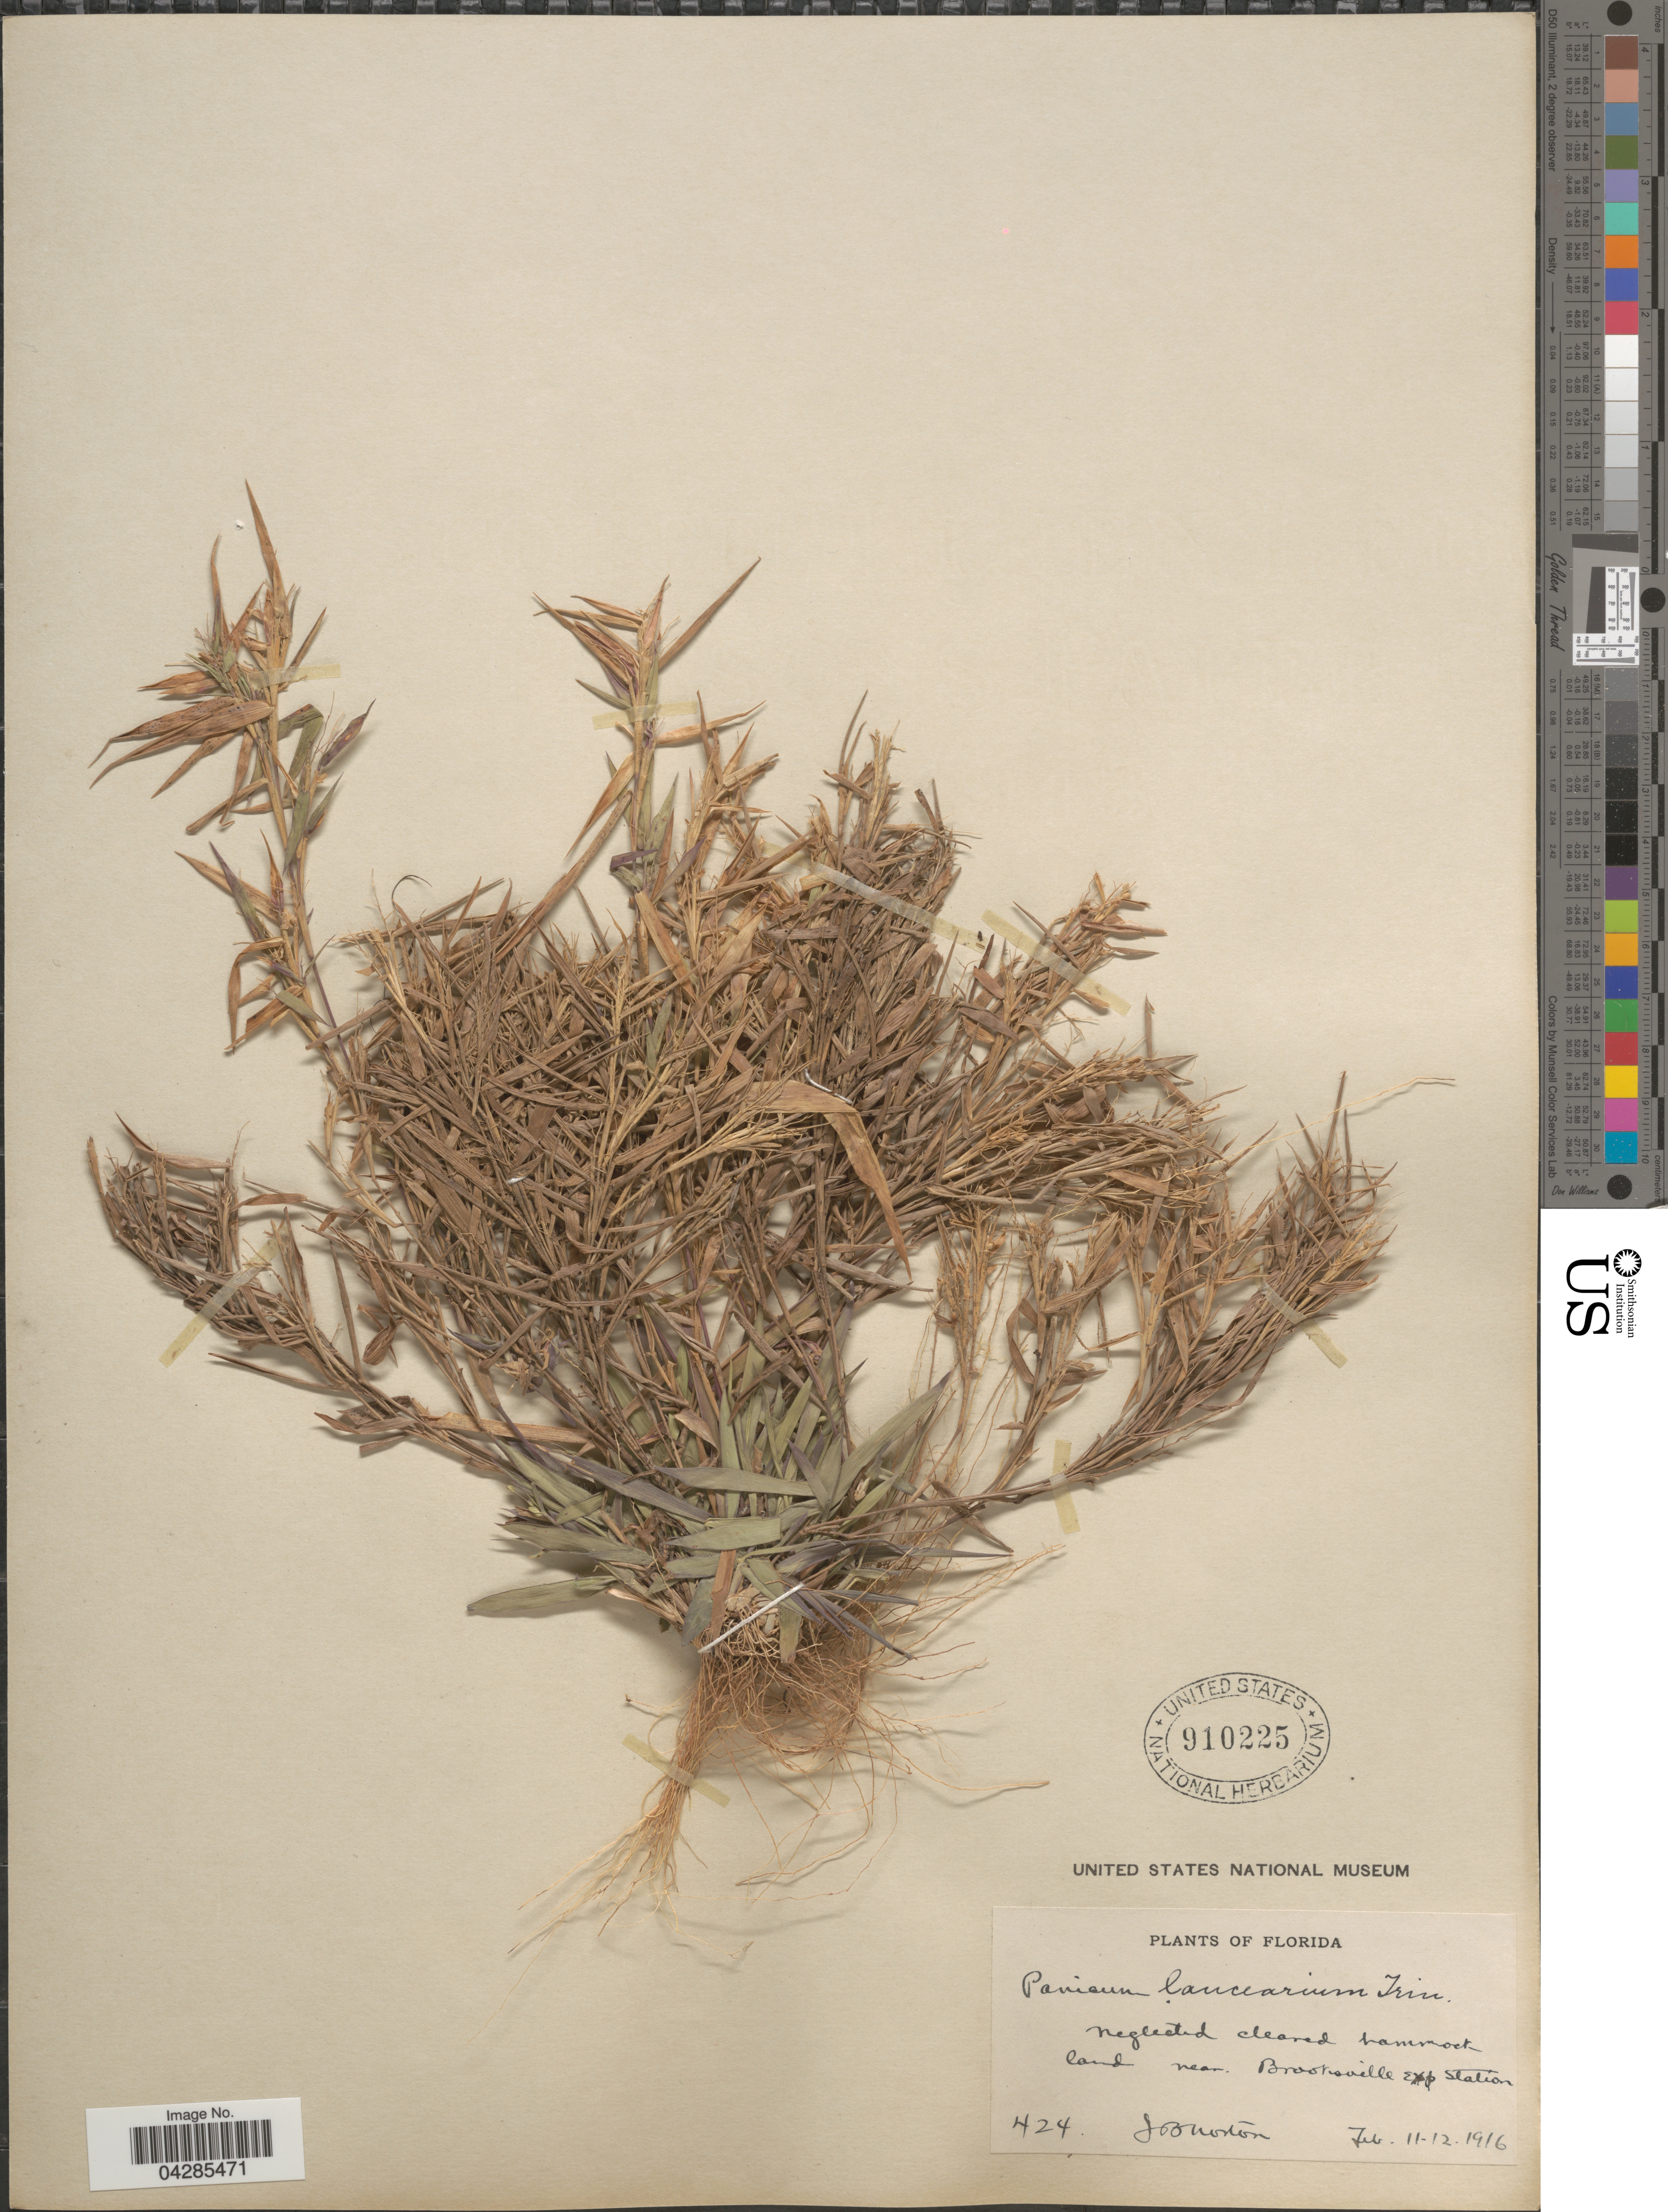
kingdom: Plantae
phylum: Tracheophyta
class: Liliopsida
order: Poales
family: Poaceae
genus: Dichanthelium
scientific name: Dichanthelium portoricense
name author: (Desv. ex Ham.) B.F. Hansen & Wunderlin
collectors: J. B. Norton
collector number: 424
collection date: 1916-02-11/1916-02-12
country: United States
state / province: Florida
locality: Neglected cleared hammock land near Brooksville Exp Station.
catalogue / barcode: US 910225